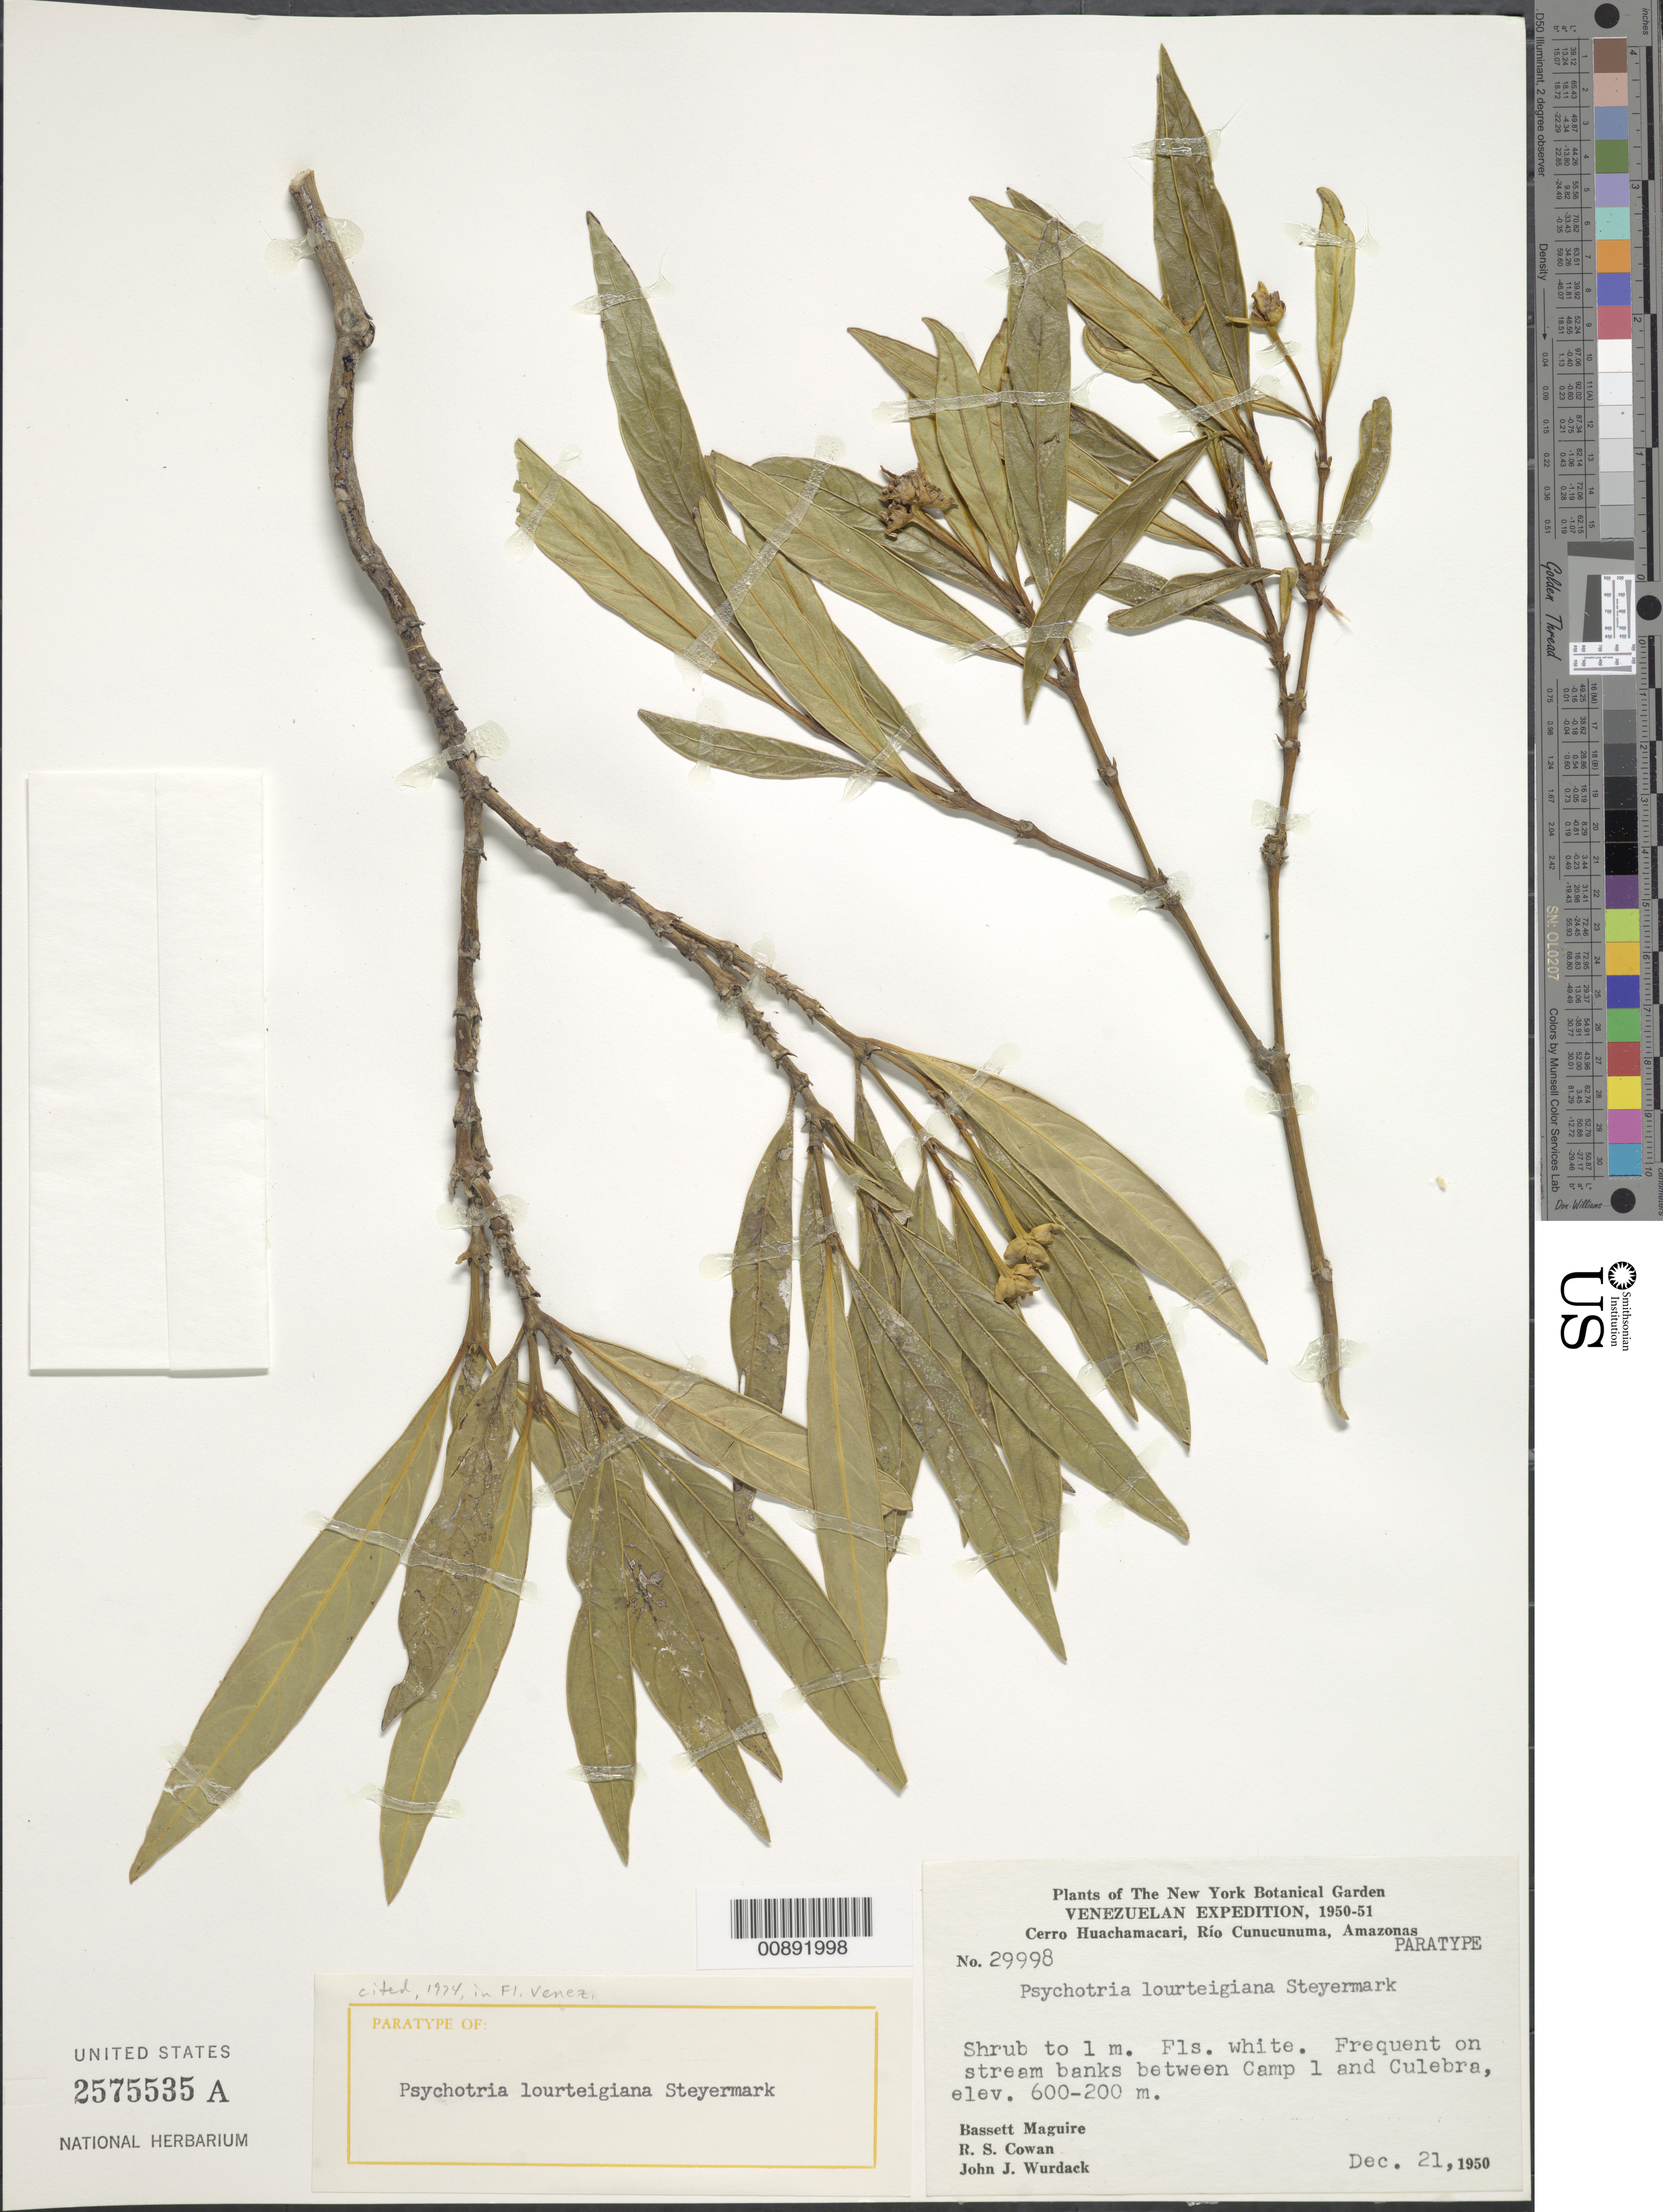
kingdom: Plantae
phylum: Tracheophyta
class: Magnoliopsida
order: Gentianales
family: Rubiaceae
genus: Psychotria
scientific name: Psychotria lourteigiana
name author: Steyerm.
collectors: B. Maguire, R. S. Cowan & J. J. Wurdack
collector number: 29998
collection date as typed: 21-Dec-50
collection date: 1950-12-21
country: Venezuela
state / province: Amazonas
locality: Cerro Huachamacari, Río Cunucunuma, between Camp 1 and Culebra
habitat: Stream banks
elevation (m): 600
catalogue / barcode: US 2575535A